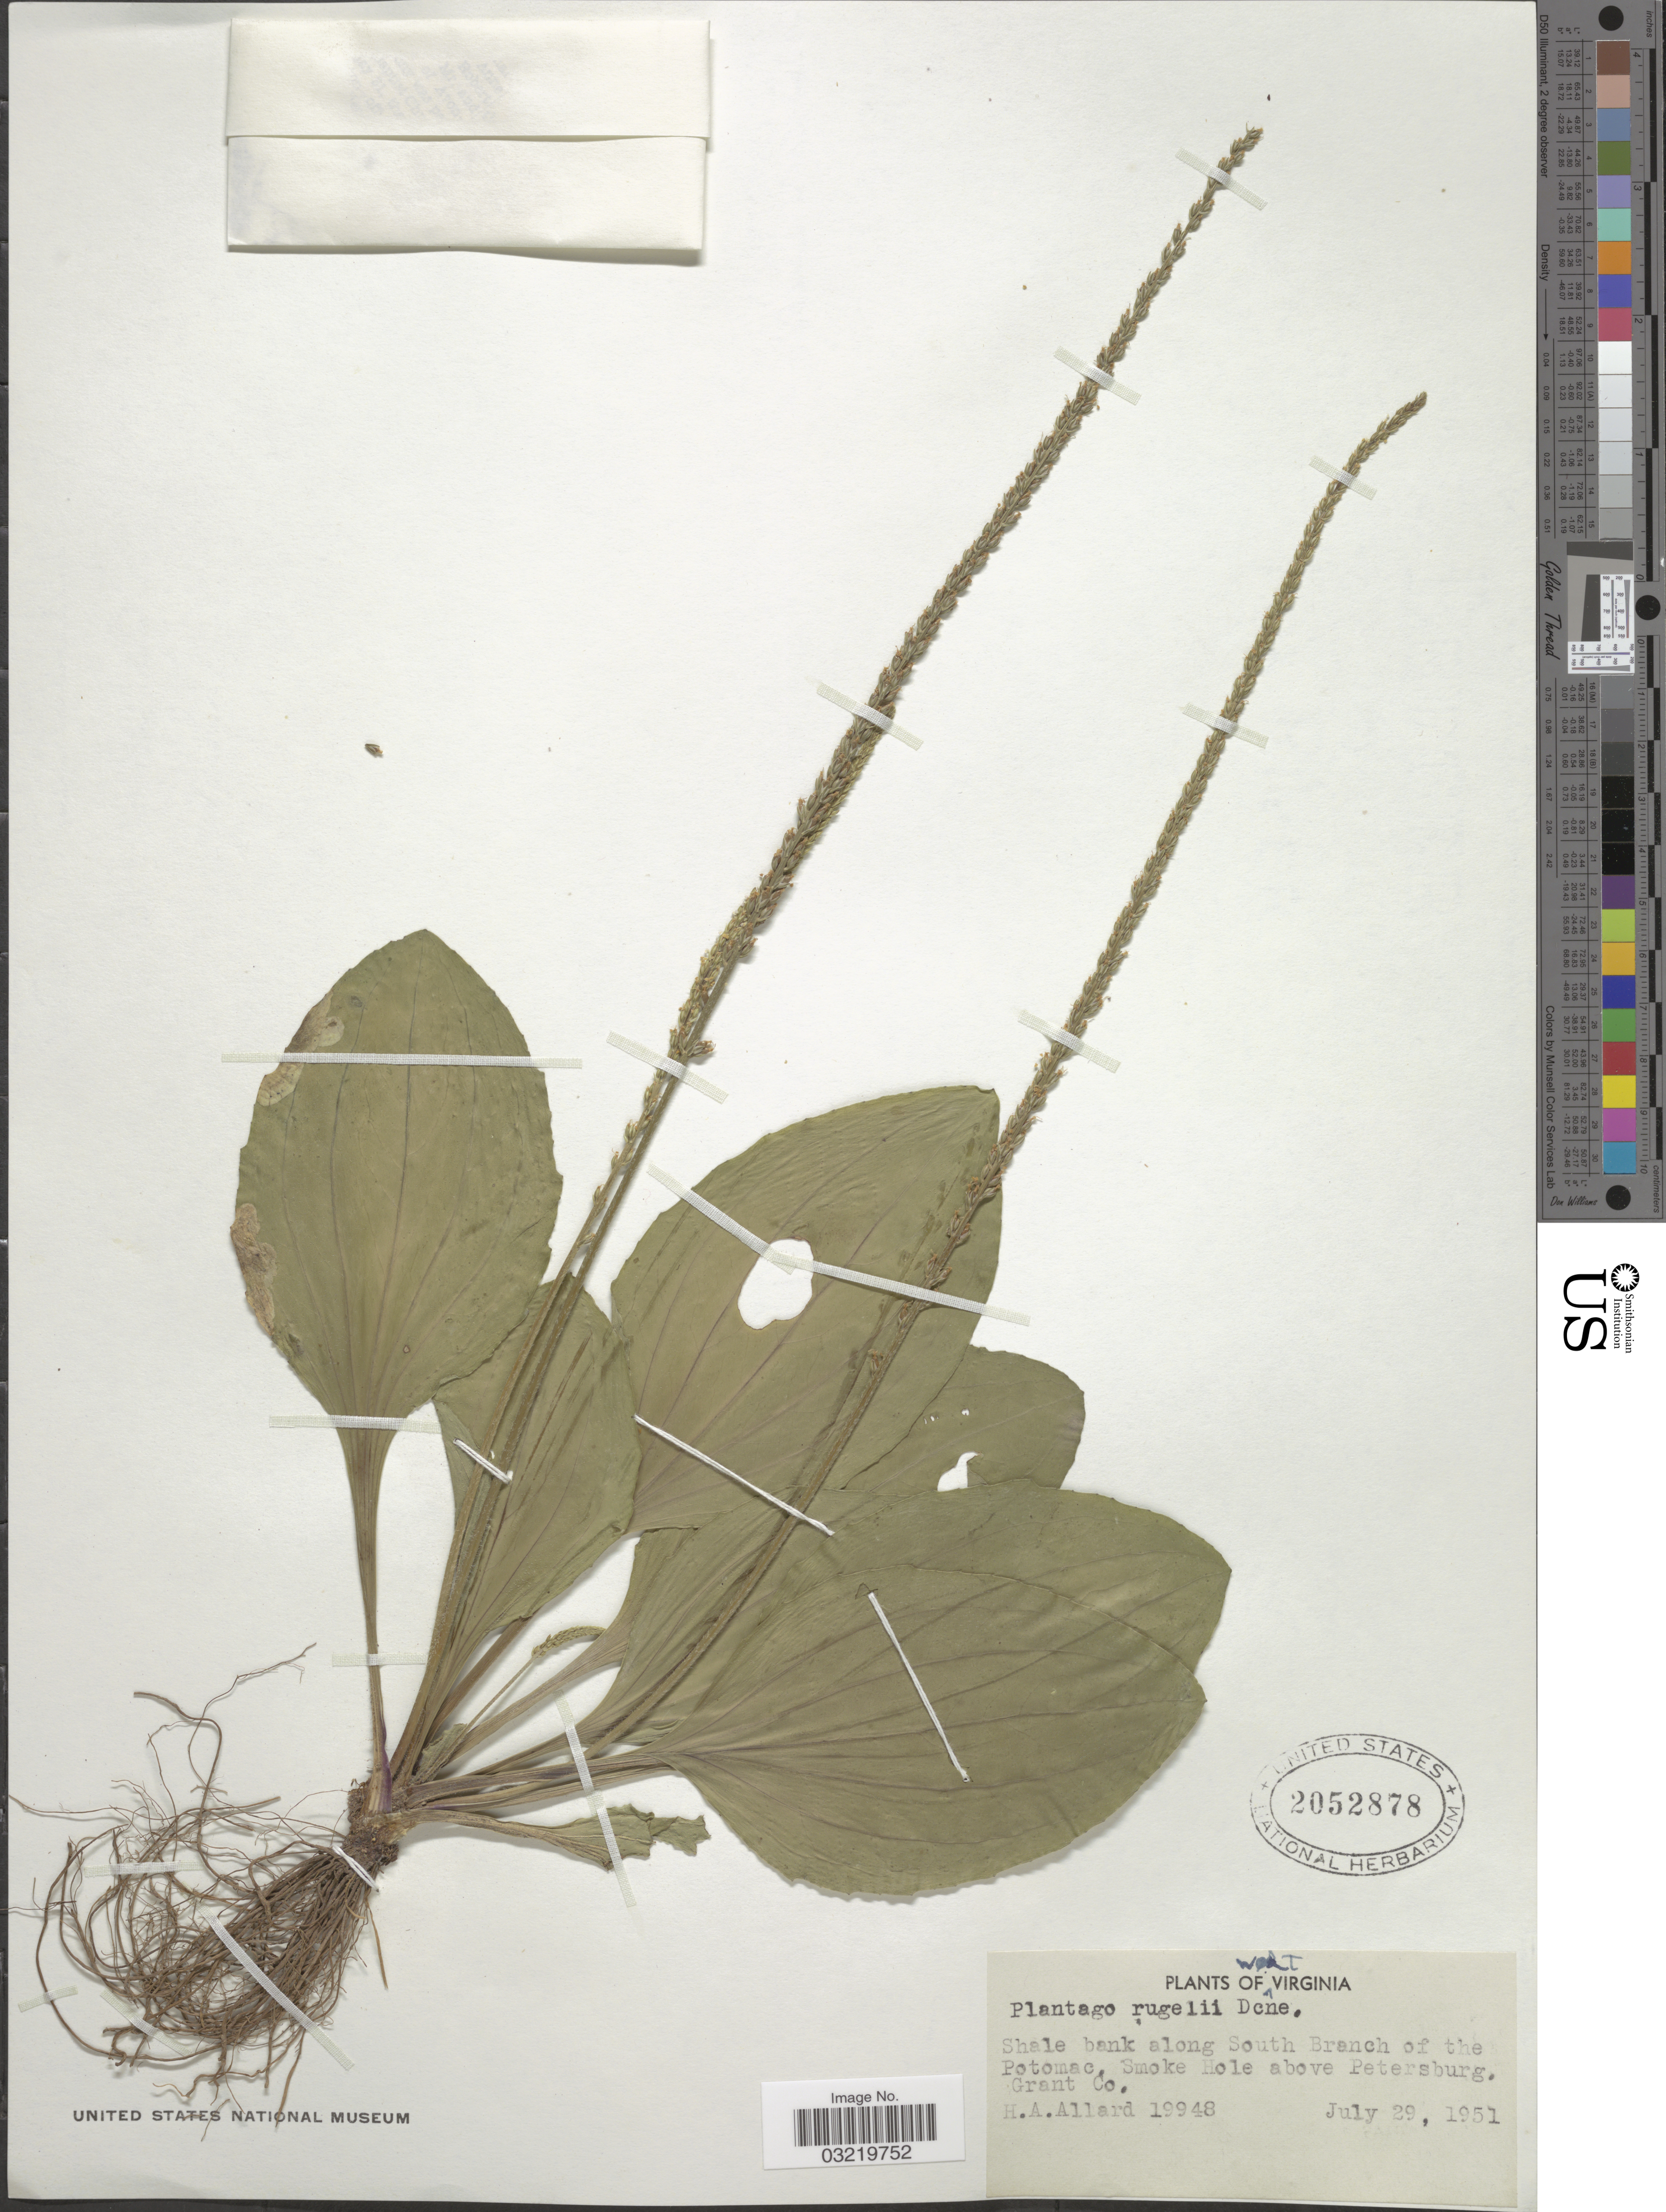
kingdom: Plantae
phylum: Tracheophyta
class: Magnoliopsida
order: Lamiales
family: Plantaginaceae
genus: Plantago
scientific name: Plantago rugelii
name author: Decne.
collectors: H. A. Allard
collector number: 19948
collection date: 1951-07-29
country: United States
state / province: Virginia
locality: Shale bank along South Branch of the Potomac. Smoke Hole above Petersburg.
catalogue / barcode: US 2052878